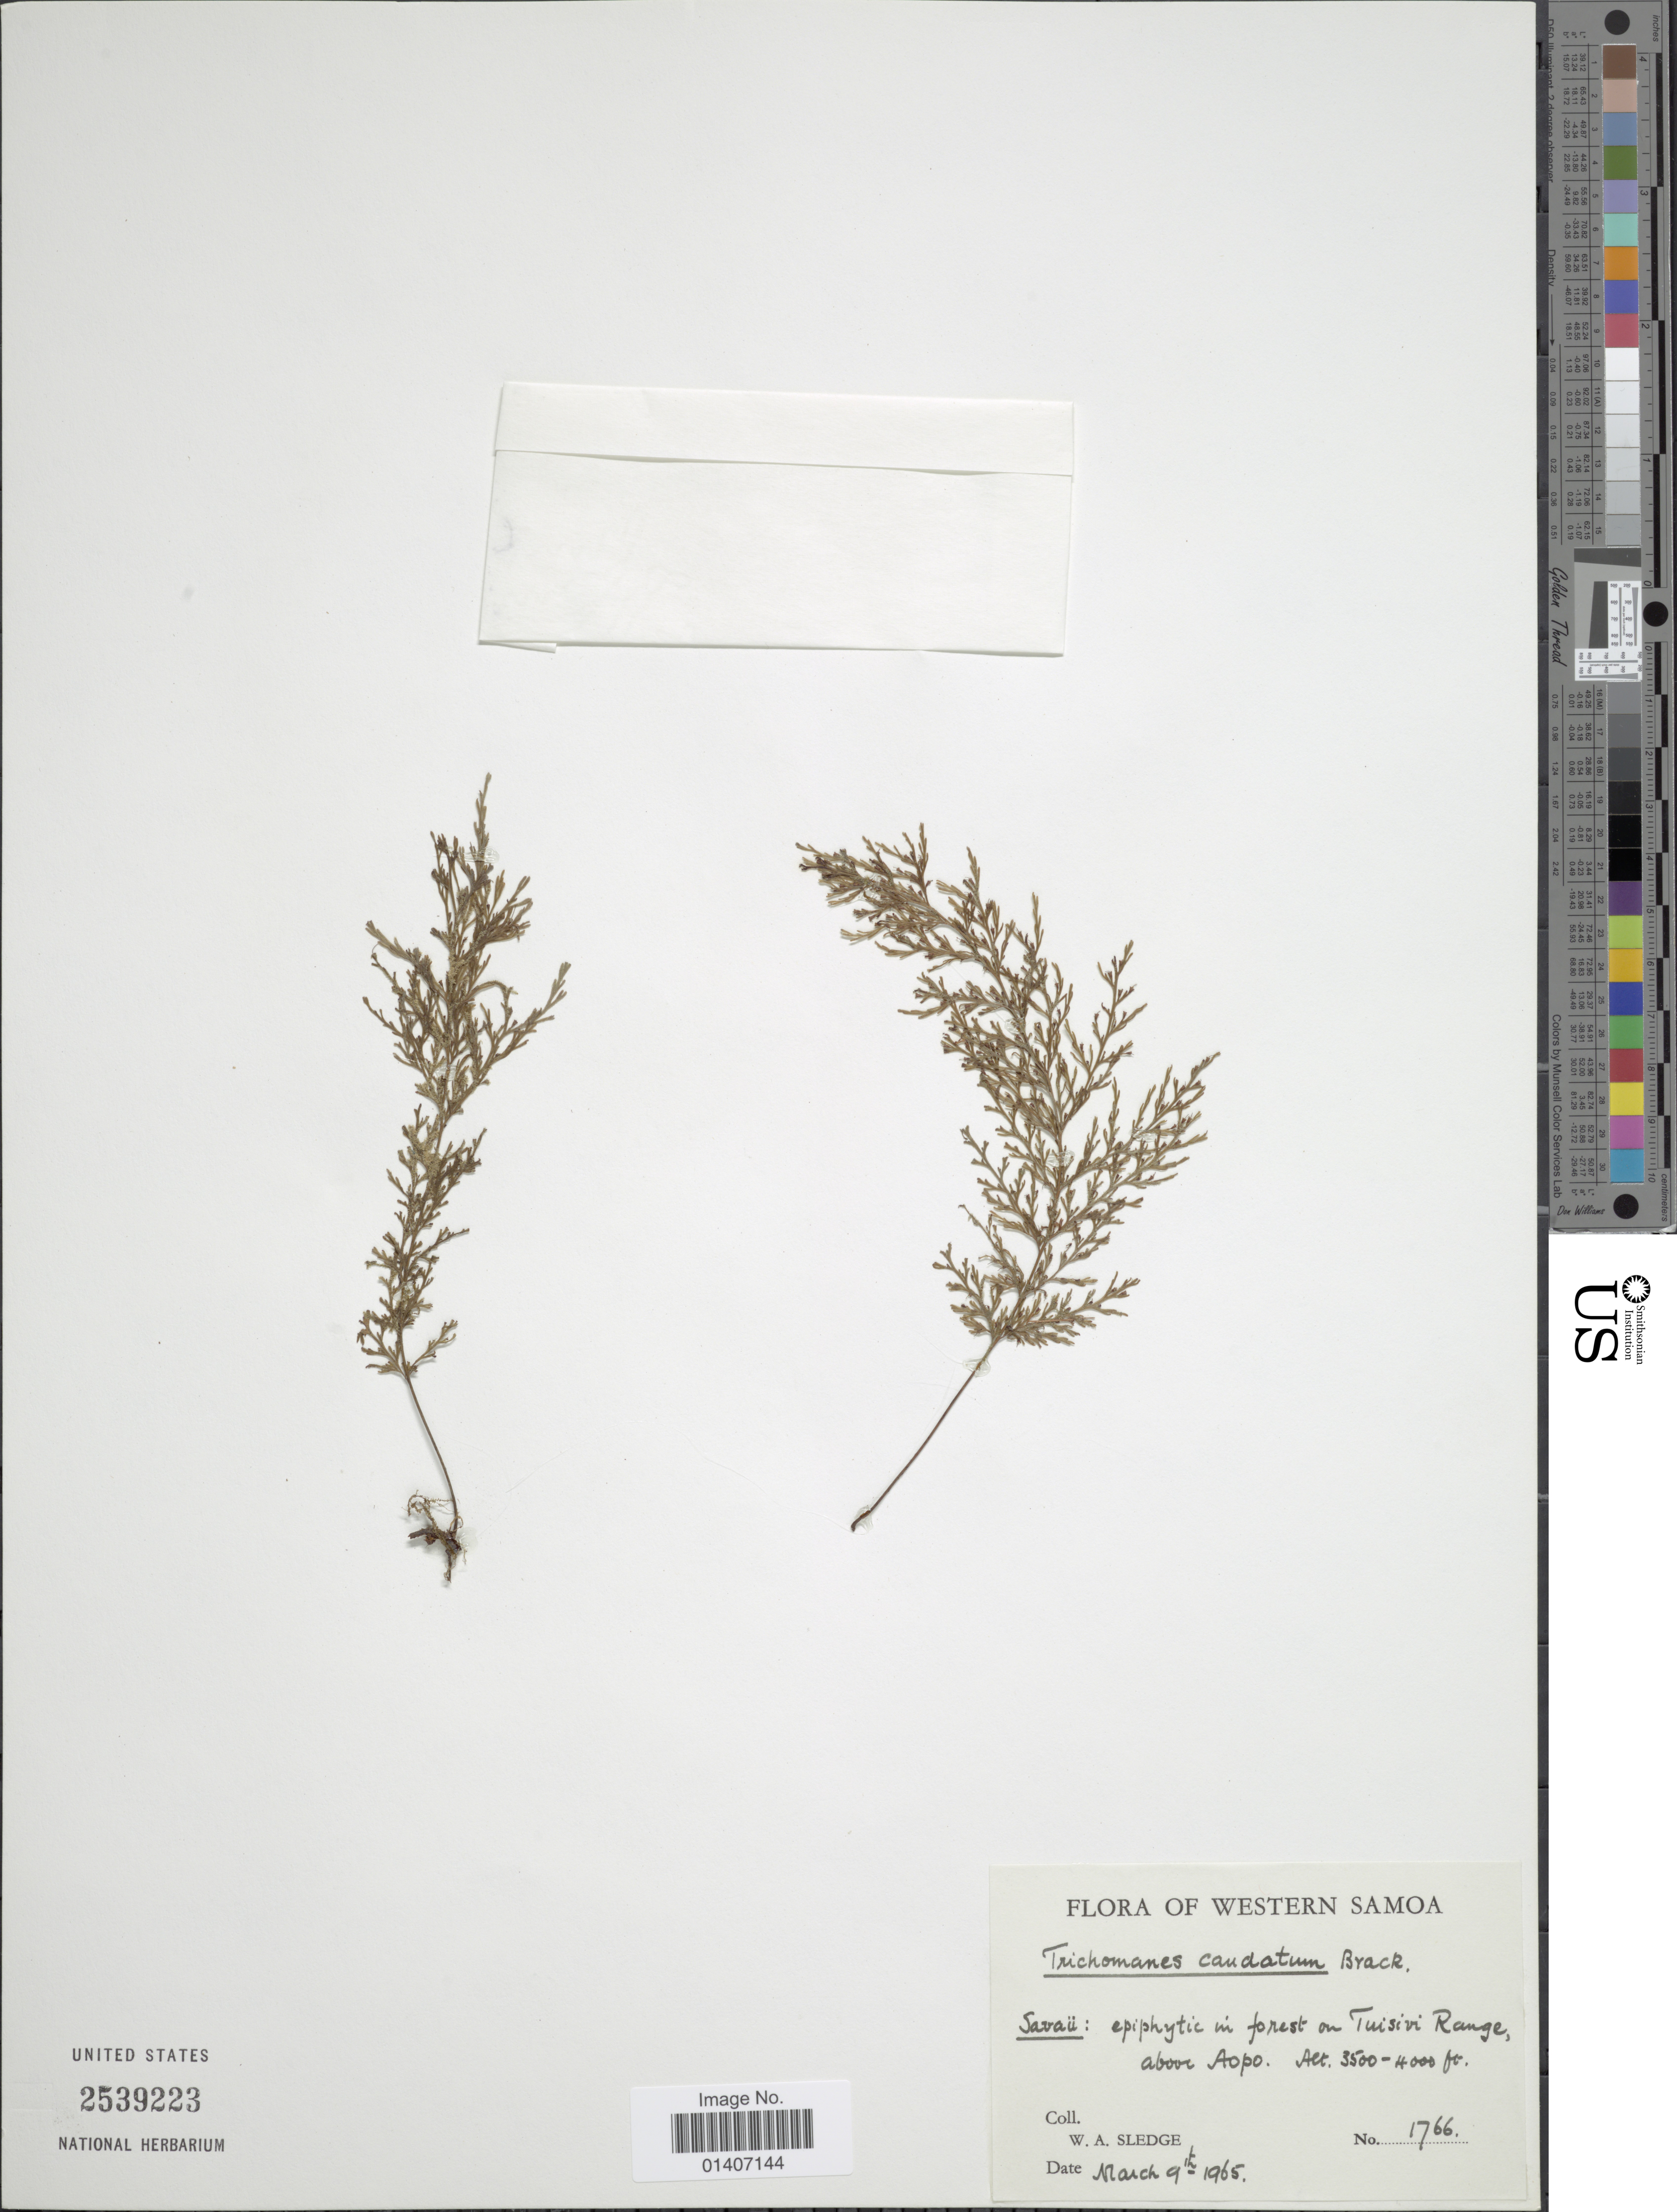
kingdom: Plantae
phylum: Tracheophyta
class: Polypodiopsida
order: Hymenophyllales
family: Hymenophyllaceae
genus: Abrodictyum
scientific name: Abrodictyum caudatum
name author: (Brack.) Ebihara & K. Iwats.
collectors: W. A. Sledge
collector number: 1766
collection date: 1965-03-09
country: Samoa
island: Savai'i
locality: Savaii: Epiphytic in forest on Tuisivi Range, above Aopo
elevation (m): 1067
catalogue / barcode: US 2539223